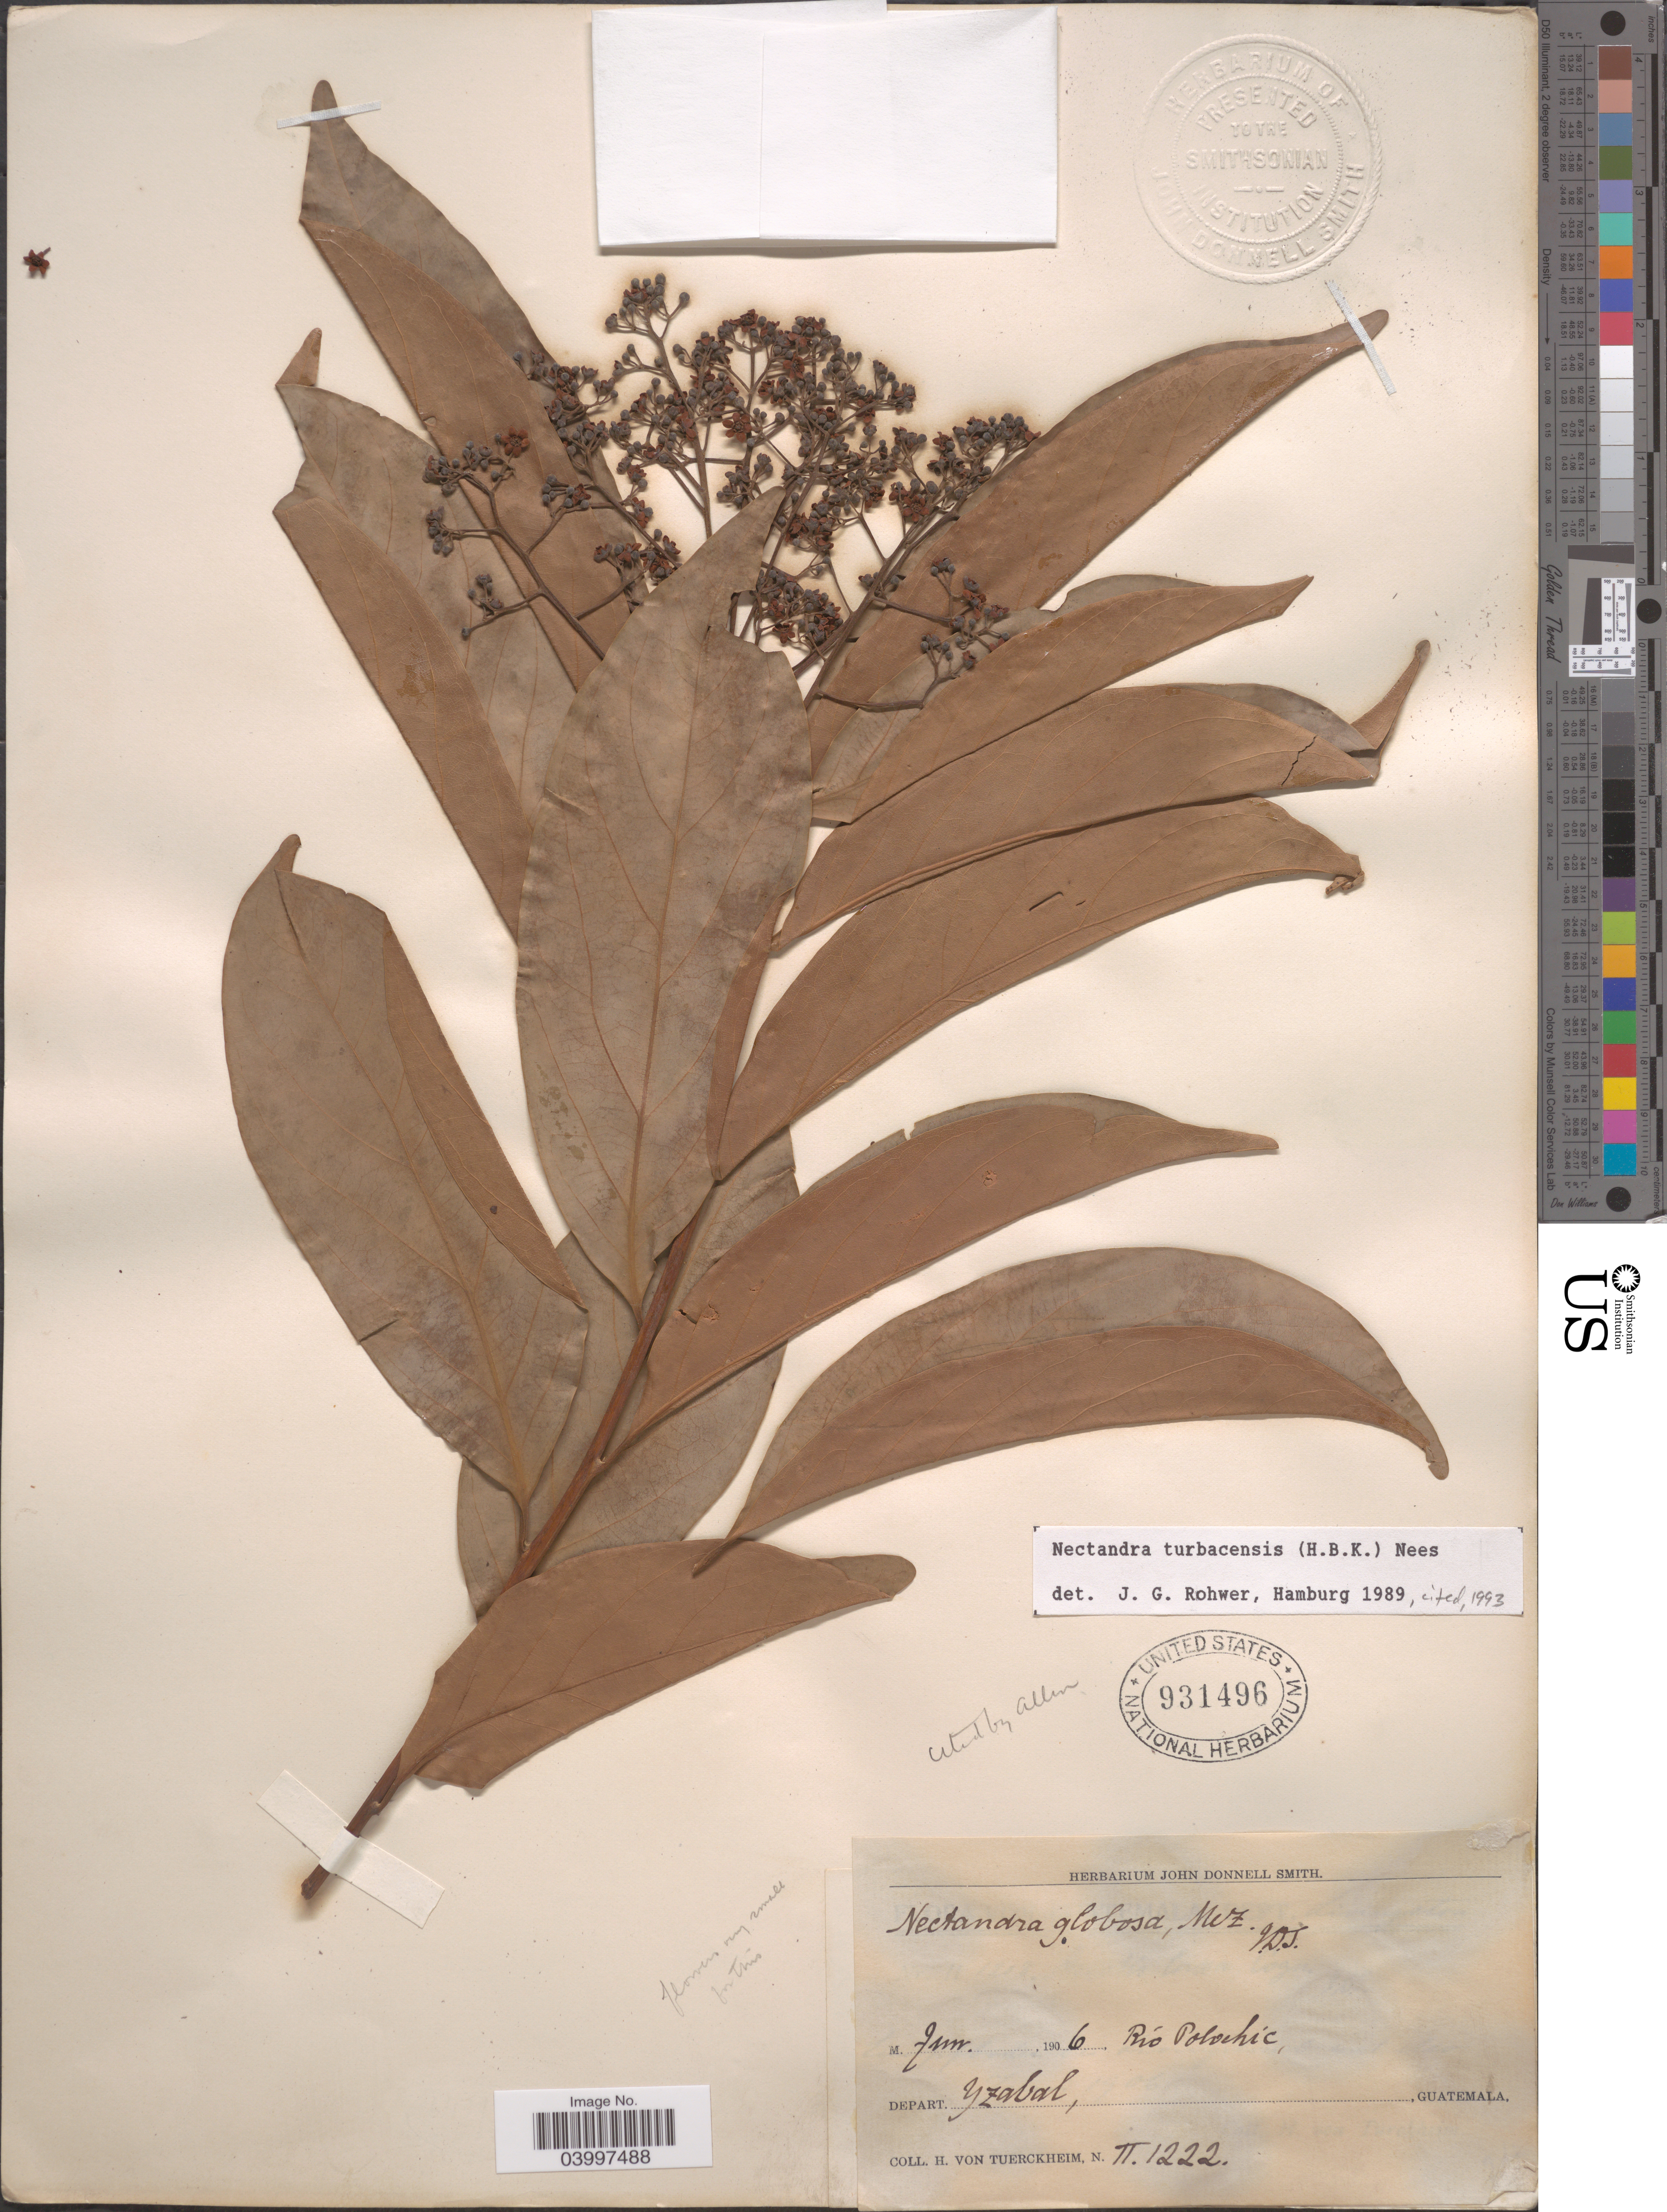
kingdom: Plantae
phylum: Tracheophyta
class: Magnoliopsida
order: Laurales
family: Lauraceae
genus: Nectandra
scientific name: Nectandra turbacensis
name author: (Kunth) Nees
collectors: H. von Tuerckheim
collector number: II1222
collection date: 1906-06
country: Guatemala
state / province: Izabal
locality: Río Polochic. Depart. Yzabal.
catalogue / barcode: US 931496